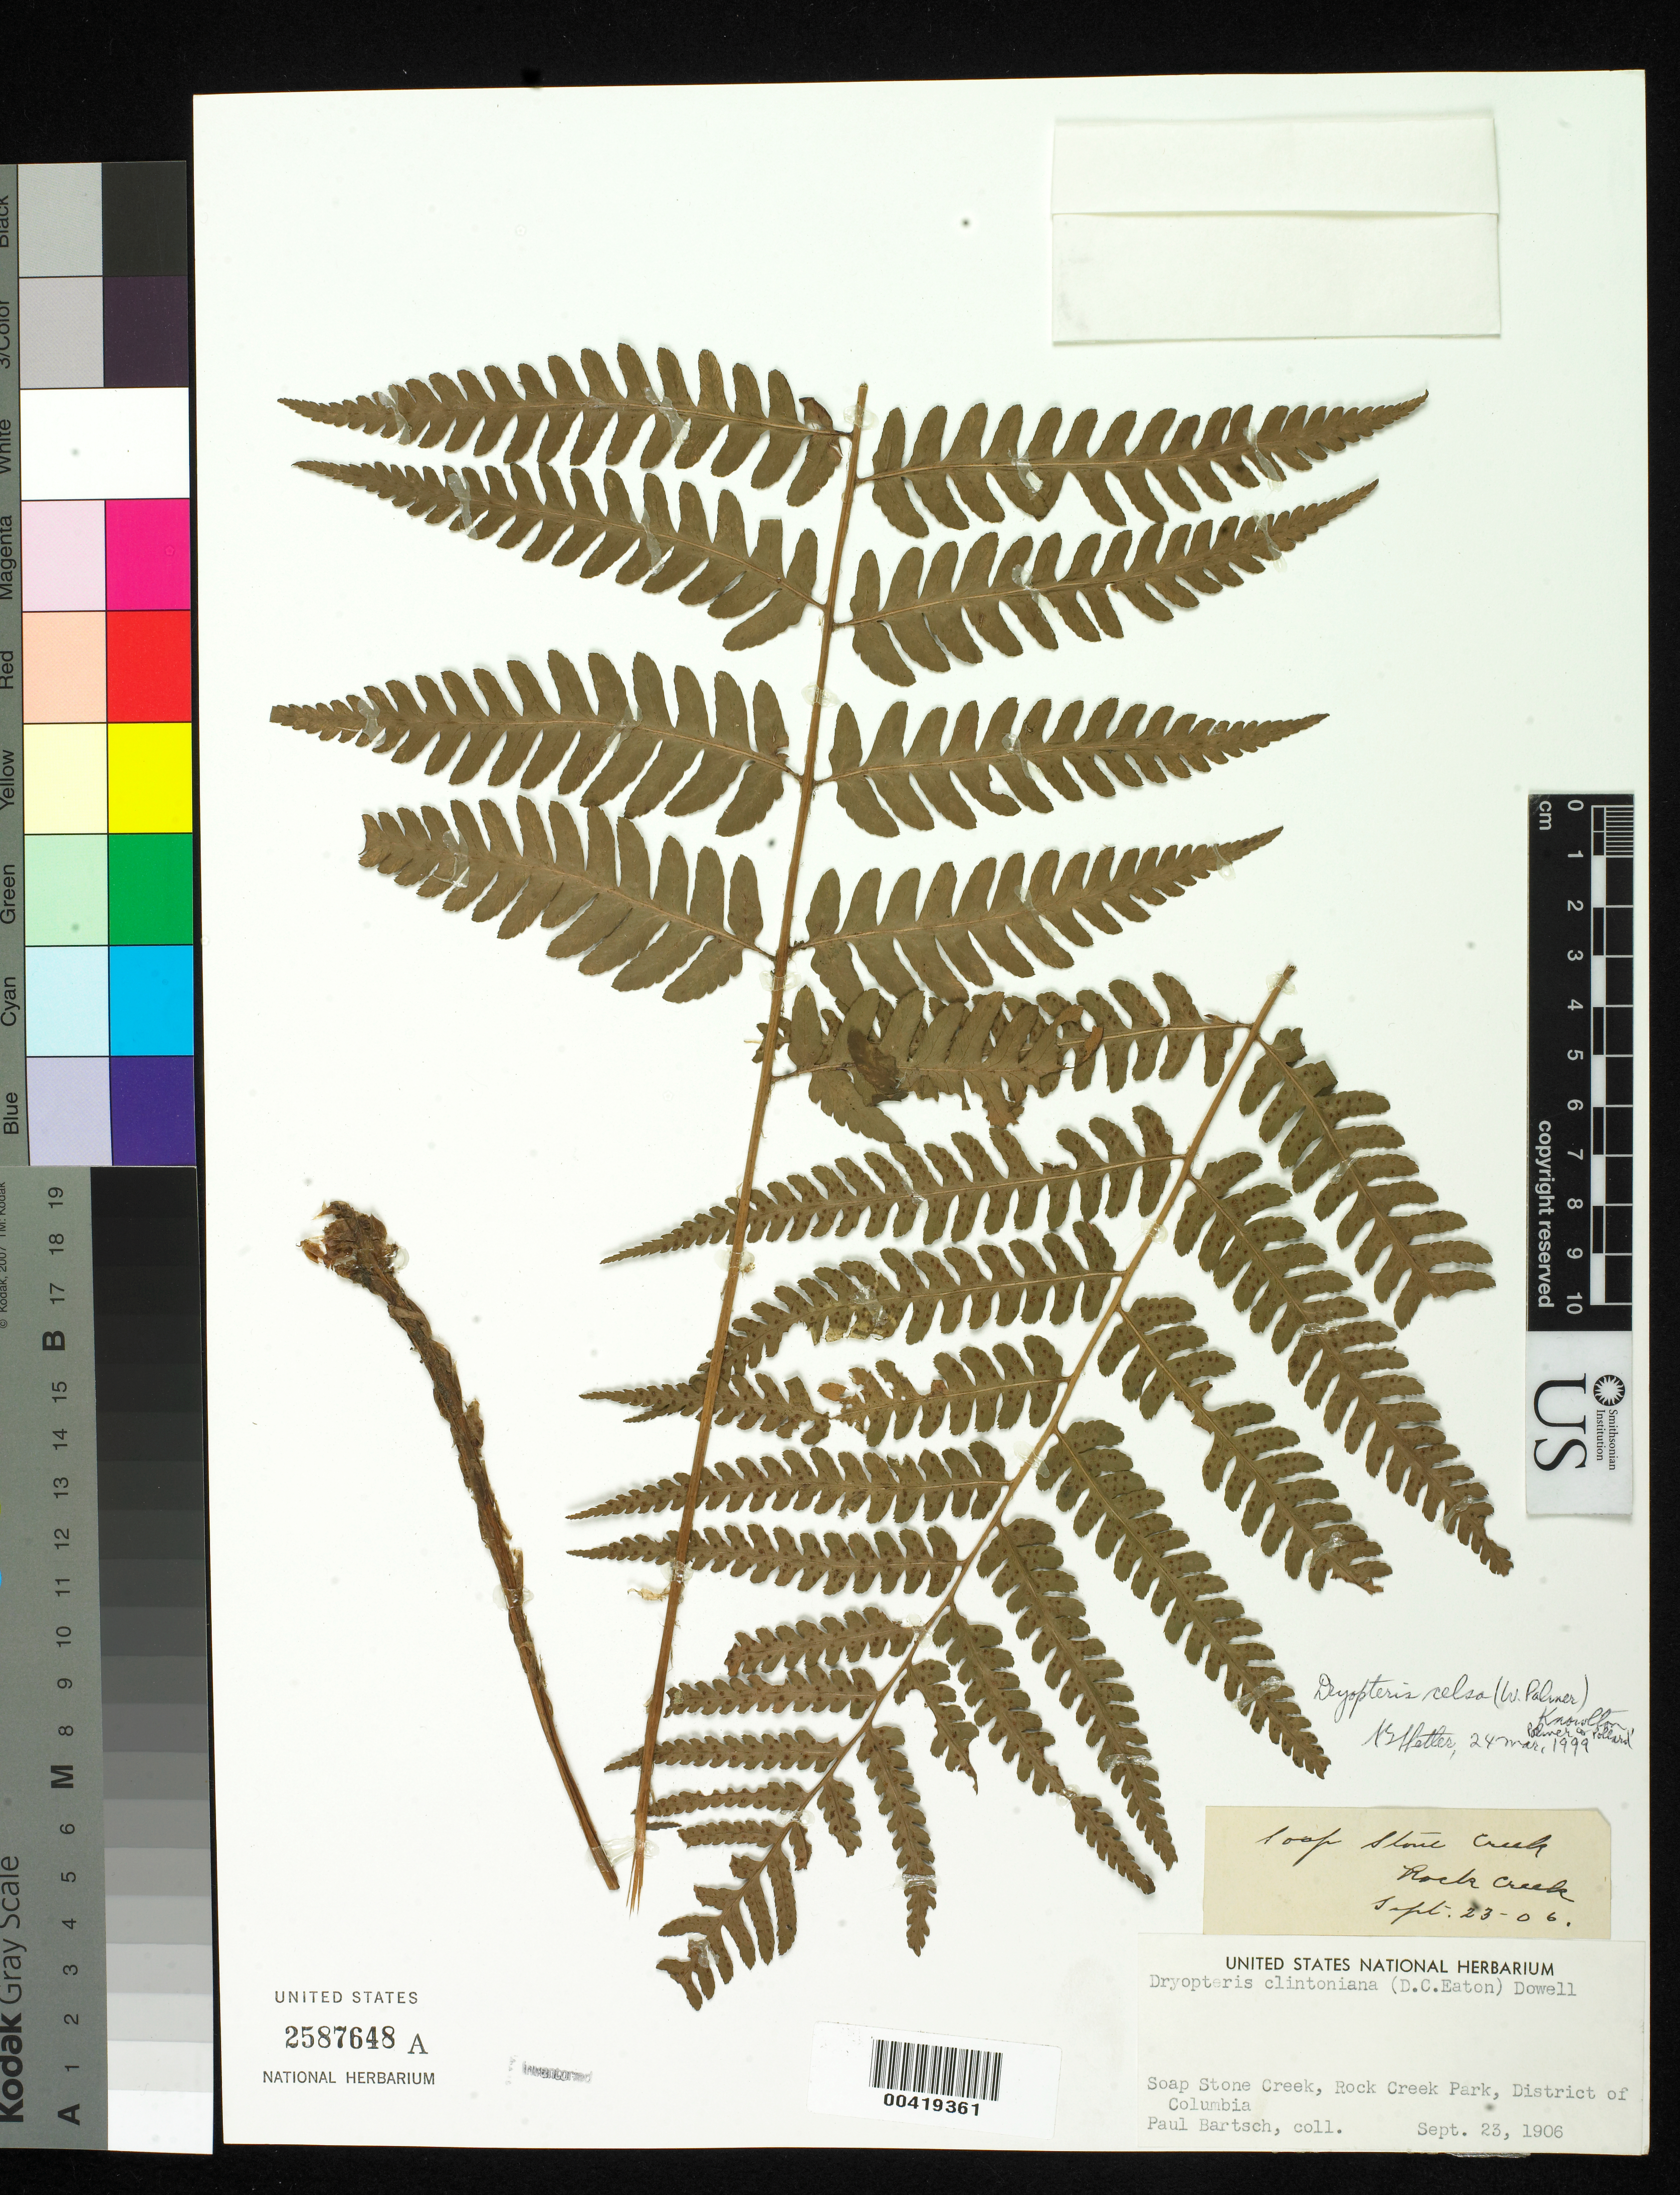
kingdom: Plantae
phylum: Tracheophyta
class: Polypodiopsida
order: Polypodiales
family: Dryopteridaceae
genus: Dryopteris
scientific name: Dryopteris celsa (W. Palmer) Knowlt., W. Palmer & C.L. Pollard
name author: (W. Palmer) Knowlt. et al.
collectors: P. Bartsch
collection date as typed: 23 Sep 1906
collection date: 1906-09-23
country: United States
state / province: District of Columbia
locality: Soapstone Creek, Rock Creek Park Rock Creek Park and Vicinity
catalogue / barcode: US 2587648A